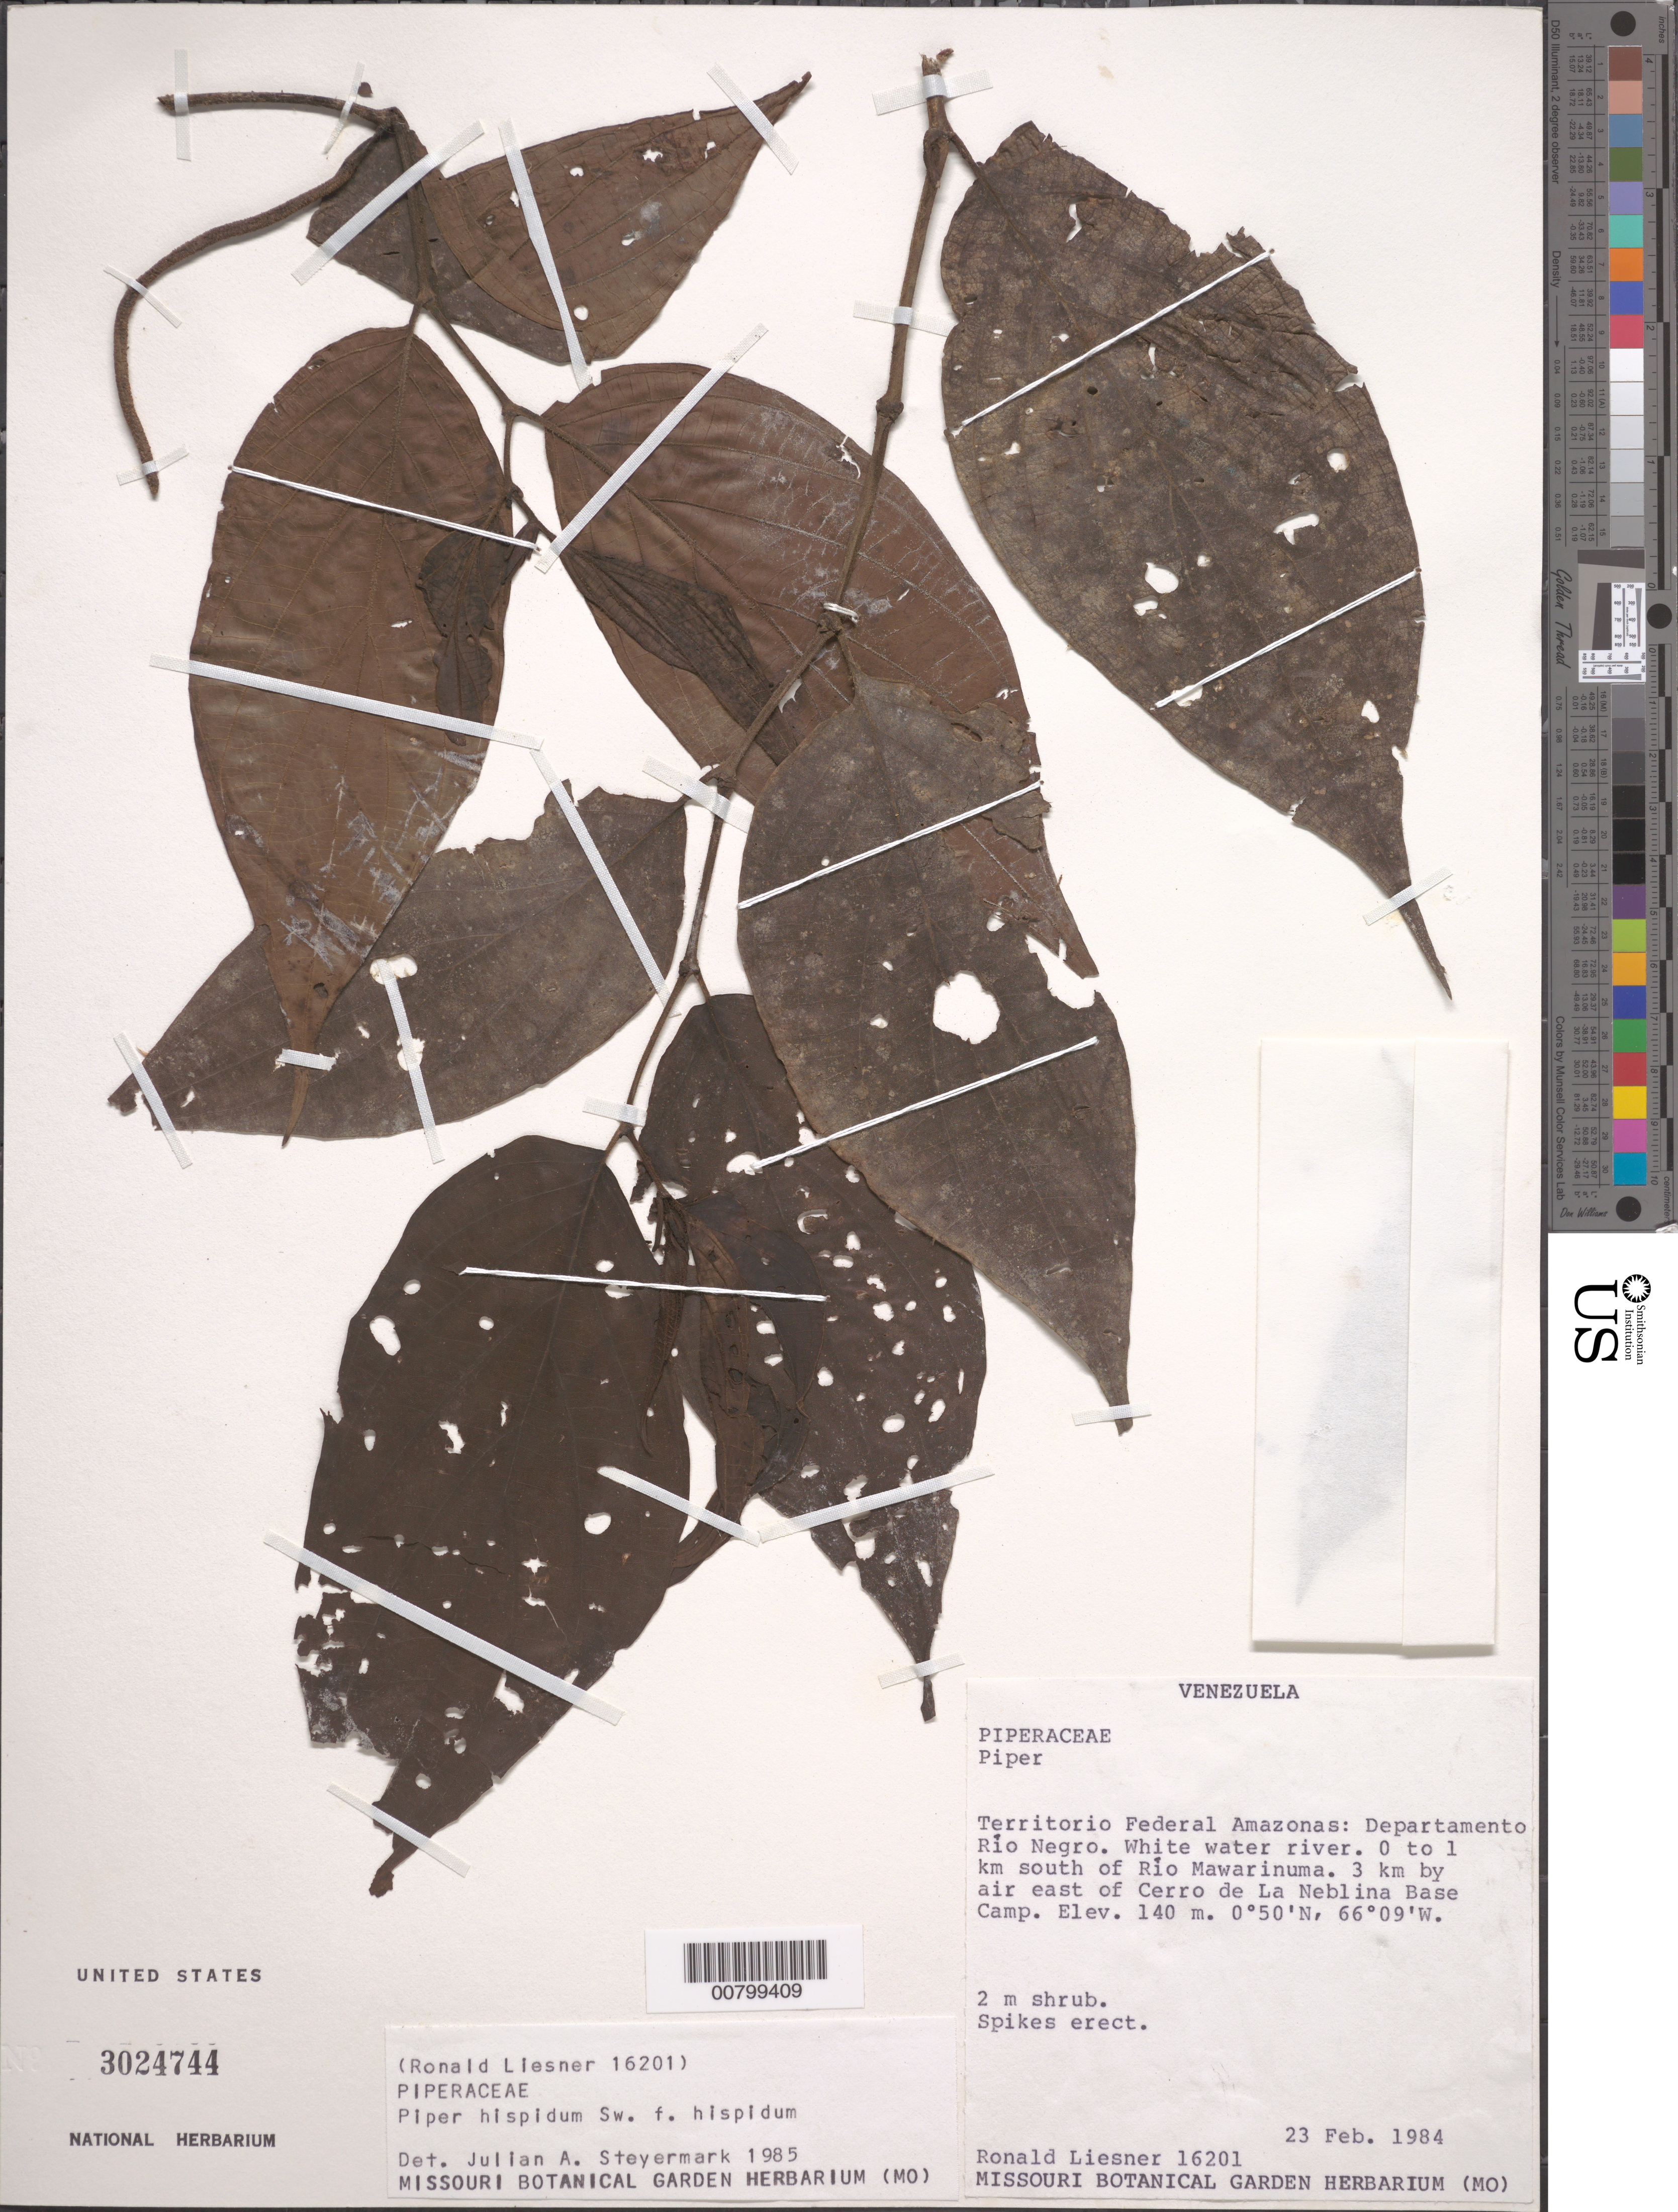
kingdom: Plantae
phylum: Tracheophyta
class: Magnoliopsida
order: Piperales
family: Piperaceae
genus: Piper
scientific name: Piper hispidum f. hispidum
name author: Sw.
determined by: Steyermark, Julian A., (VEN)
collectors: R. L. Liesner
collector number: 16201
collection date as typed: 23-Feb-84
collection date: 1984-02-23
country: Venezuela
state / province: Amazonas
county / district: Río Negro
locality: Río Mawarinuma, 0-1 km S of, 3 km by air east of Cerro de la Neblina base camp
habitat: White water river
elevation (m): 140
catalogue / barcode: US 3024744